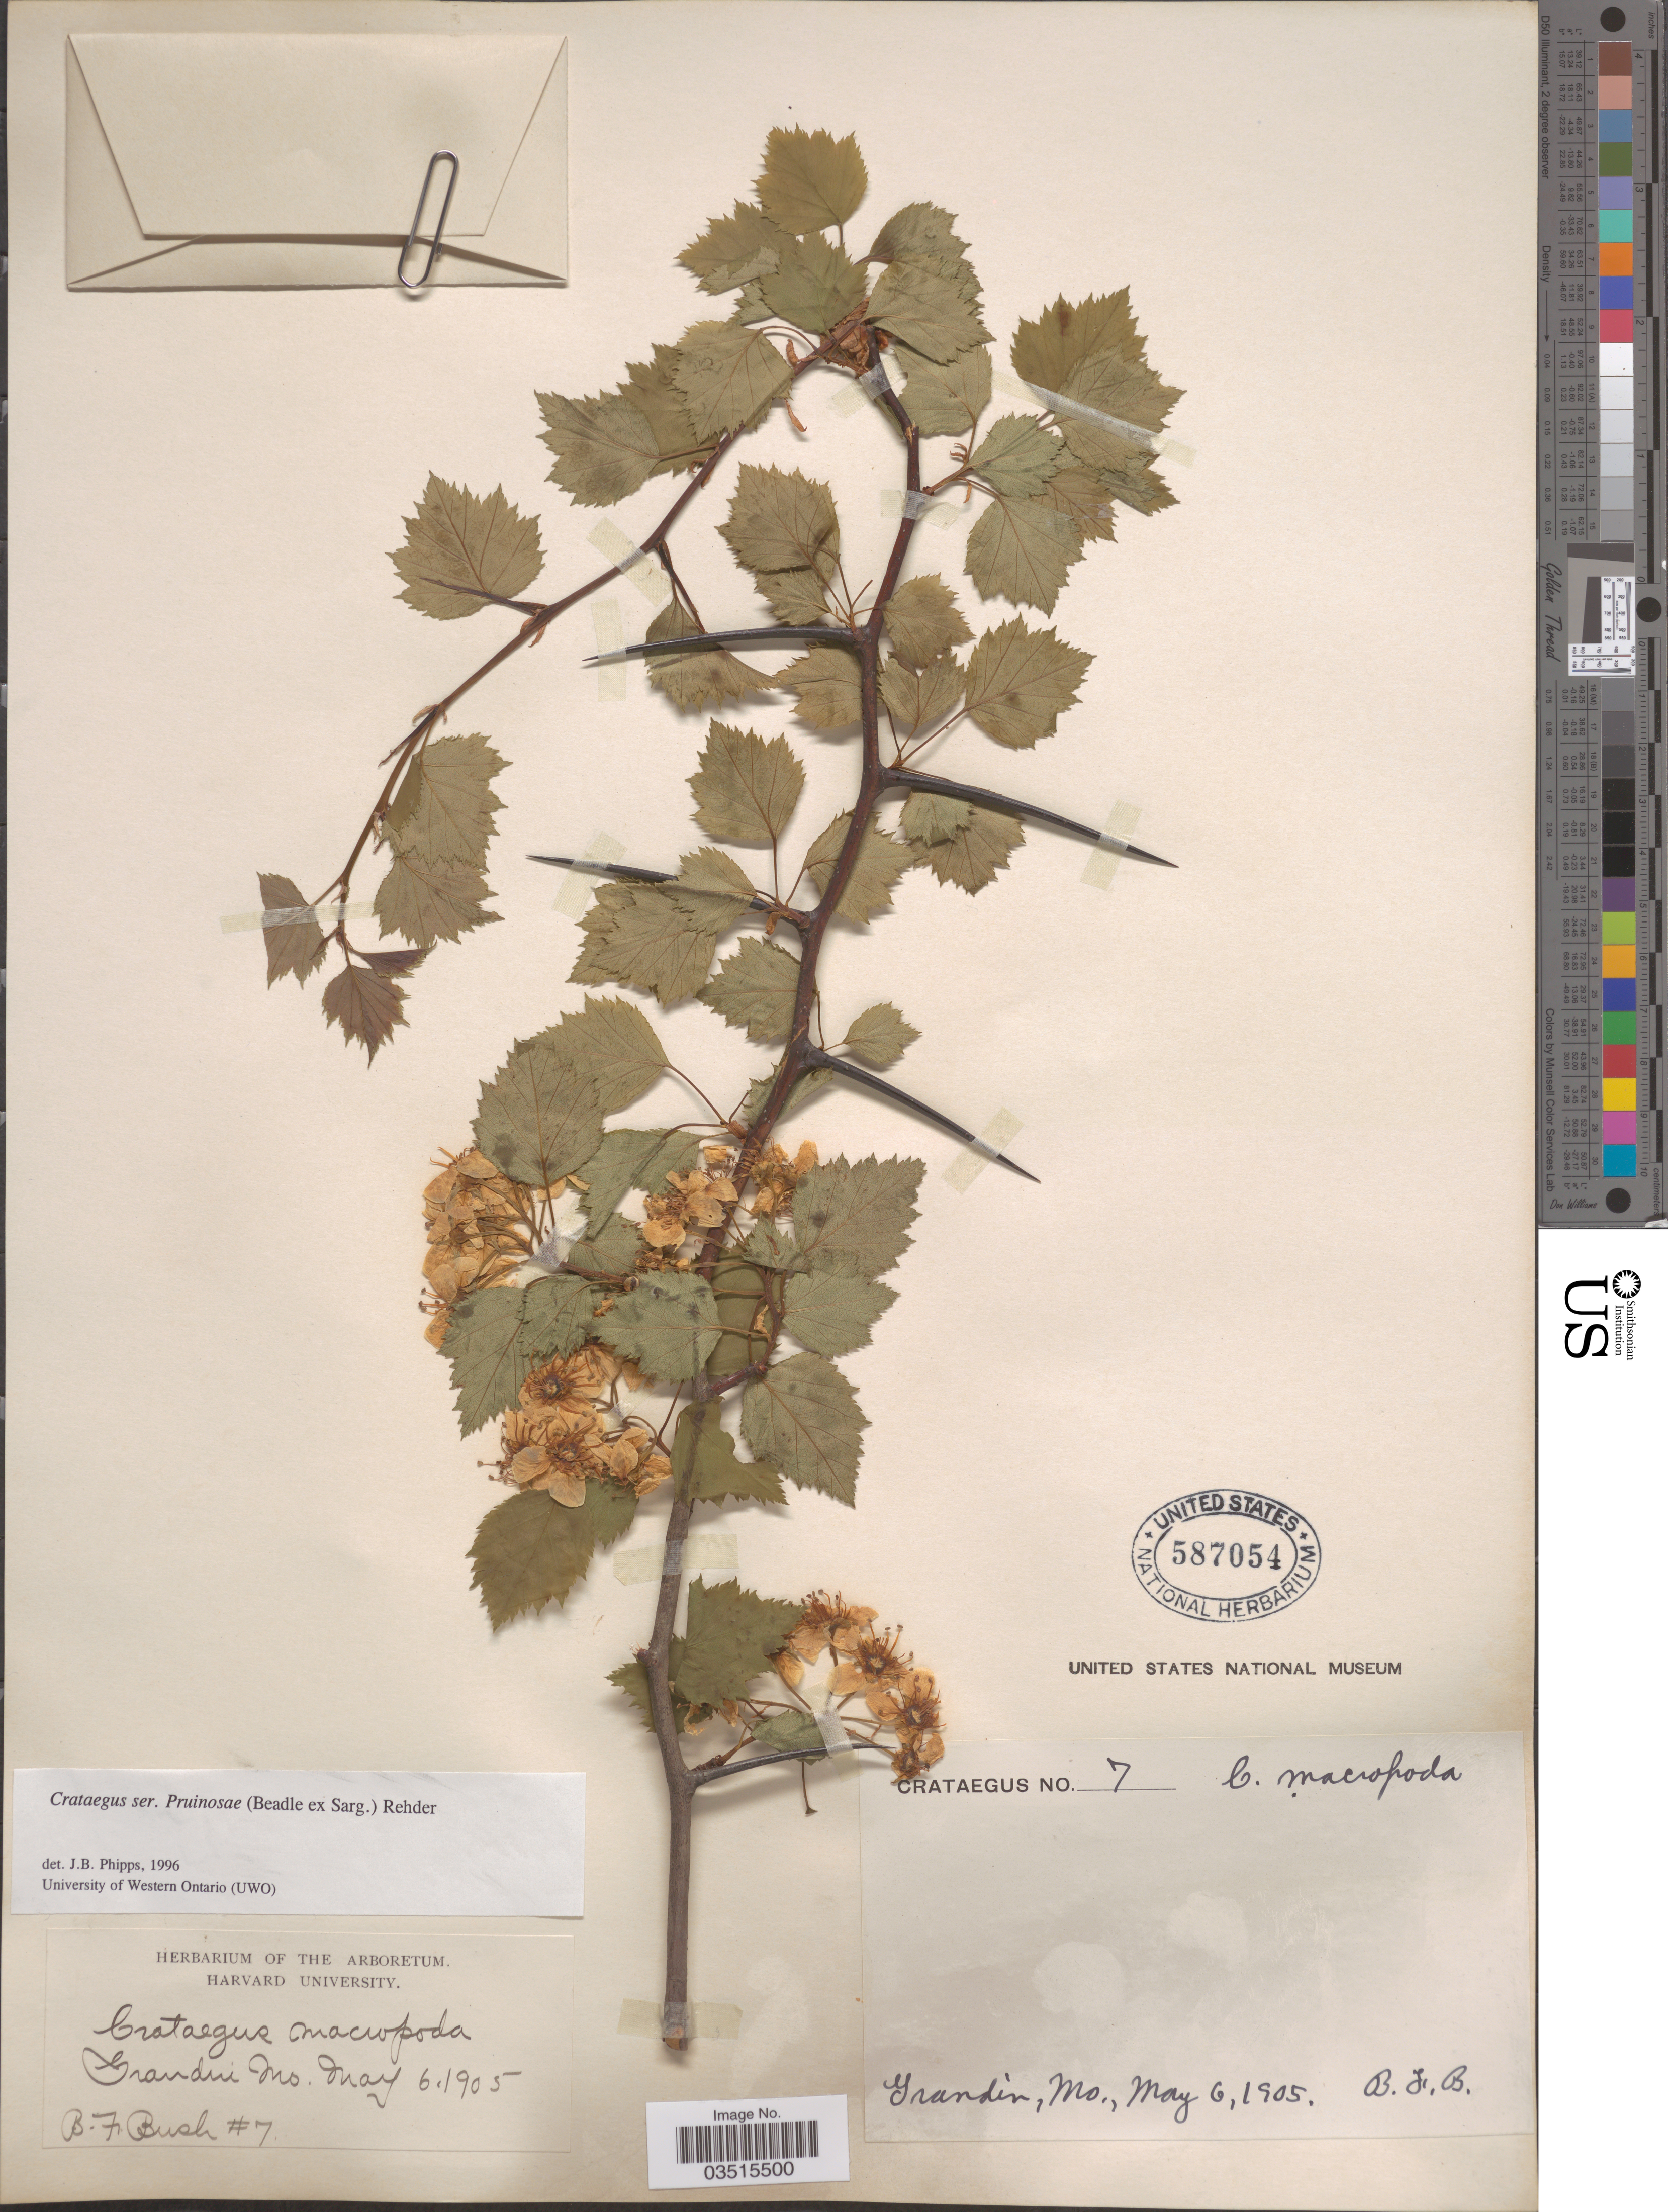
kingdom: Plantae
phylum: Tracheophyta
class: Magnoliopsida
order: Rosales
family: Rosaceae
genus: Crataegus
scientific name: Crataegus macropoda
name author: Sarg.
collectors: B. F. Bush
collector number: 7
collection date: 1905-05-06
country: United States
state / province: Missouri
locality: Grandin.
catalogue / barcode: US 587054